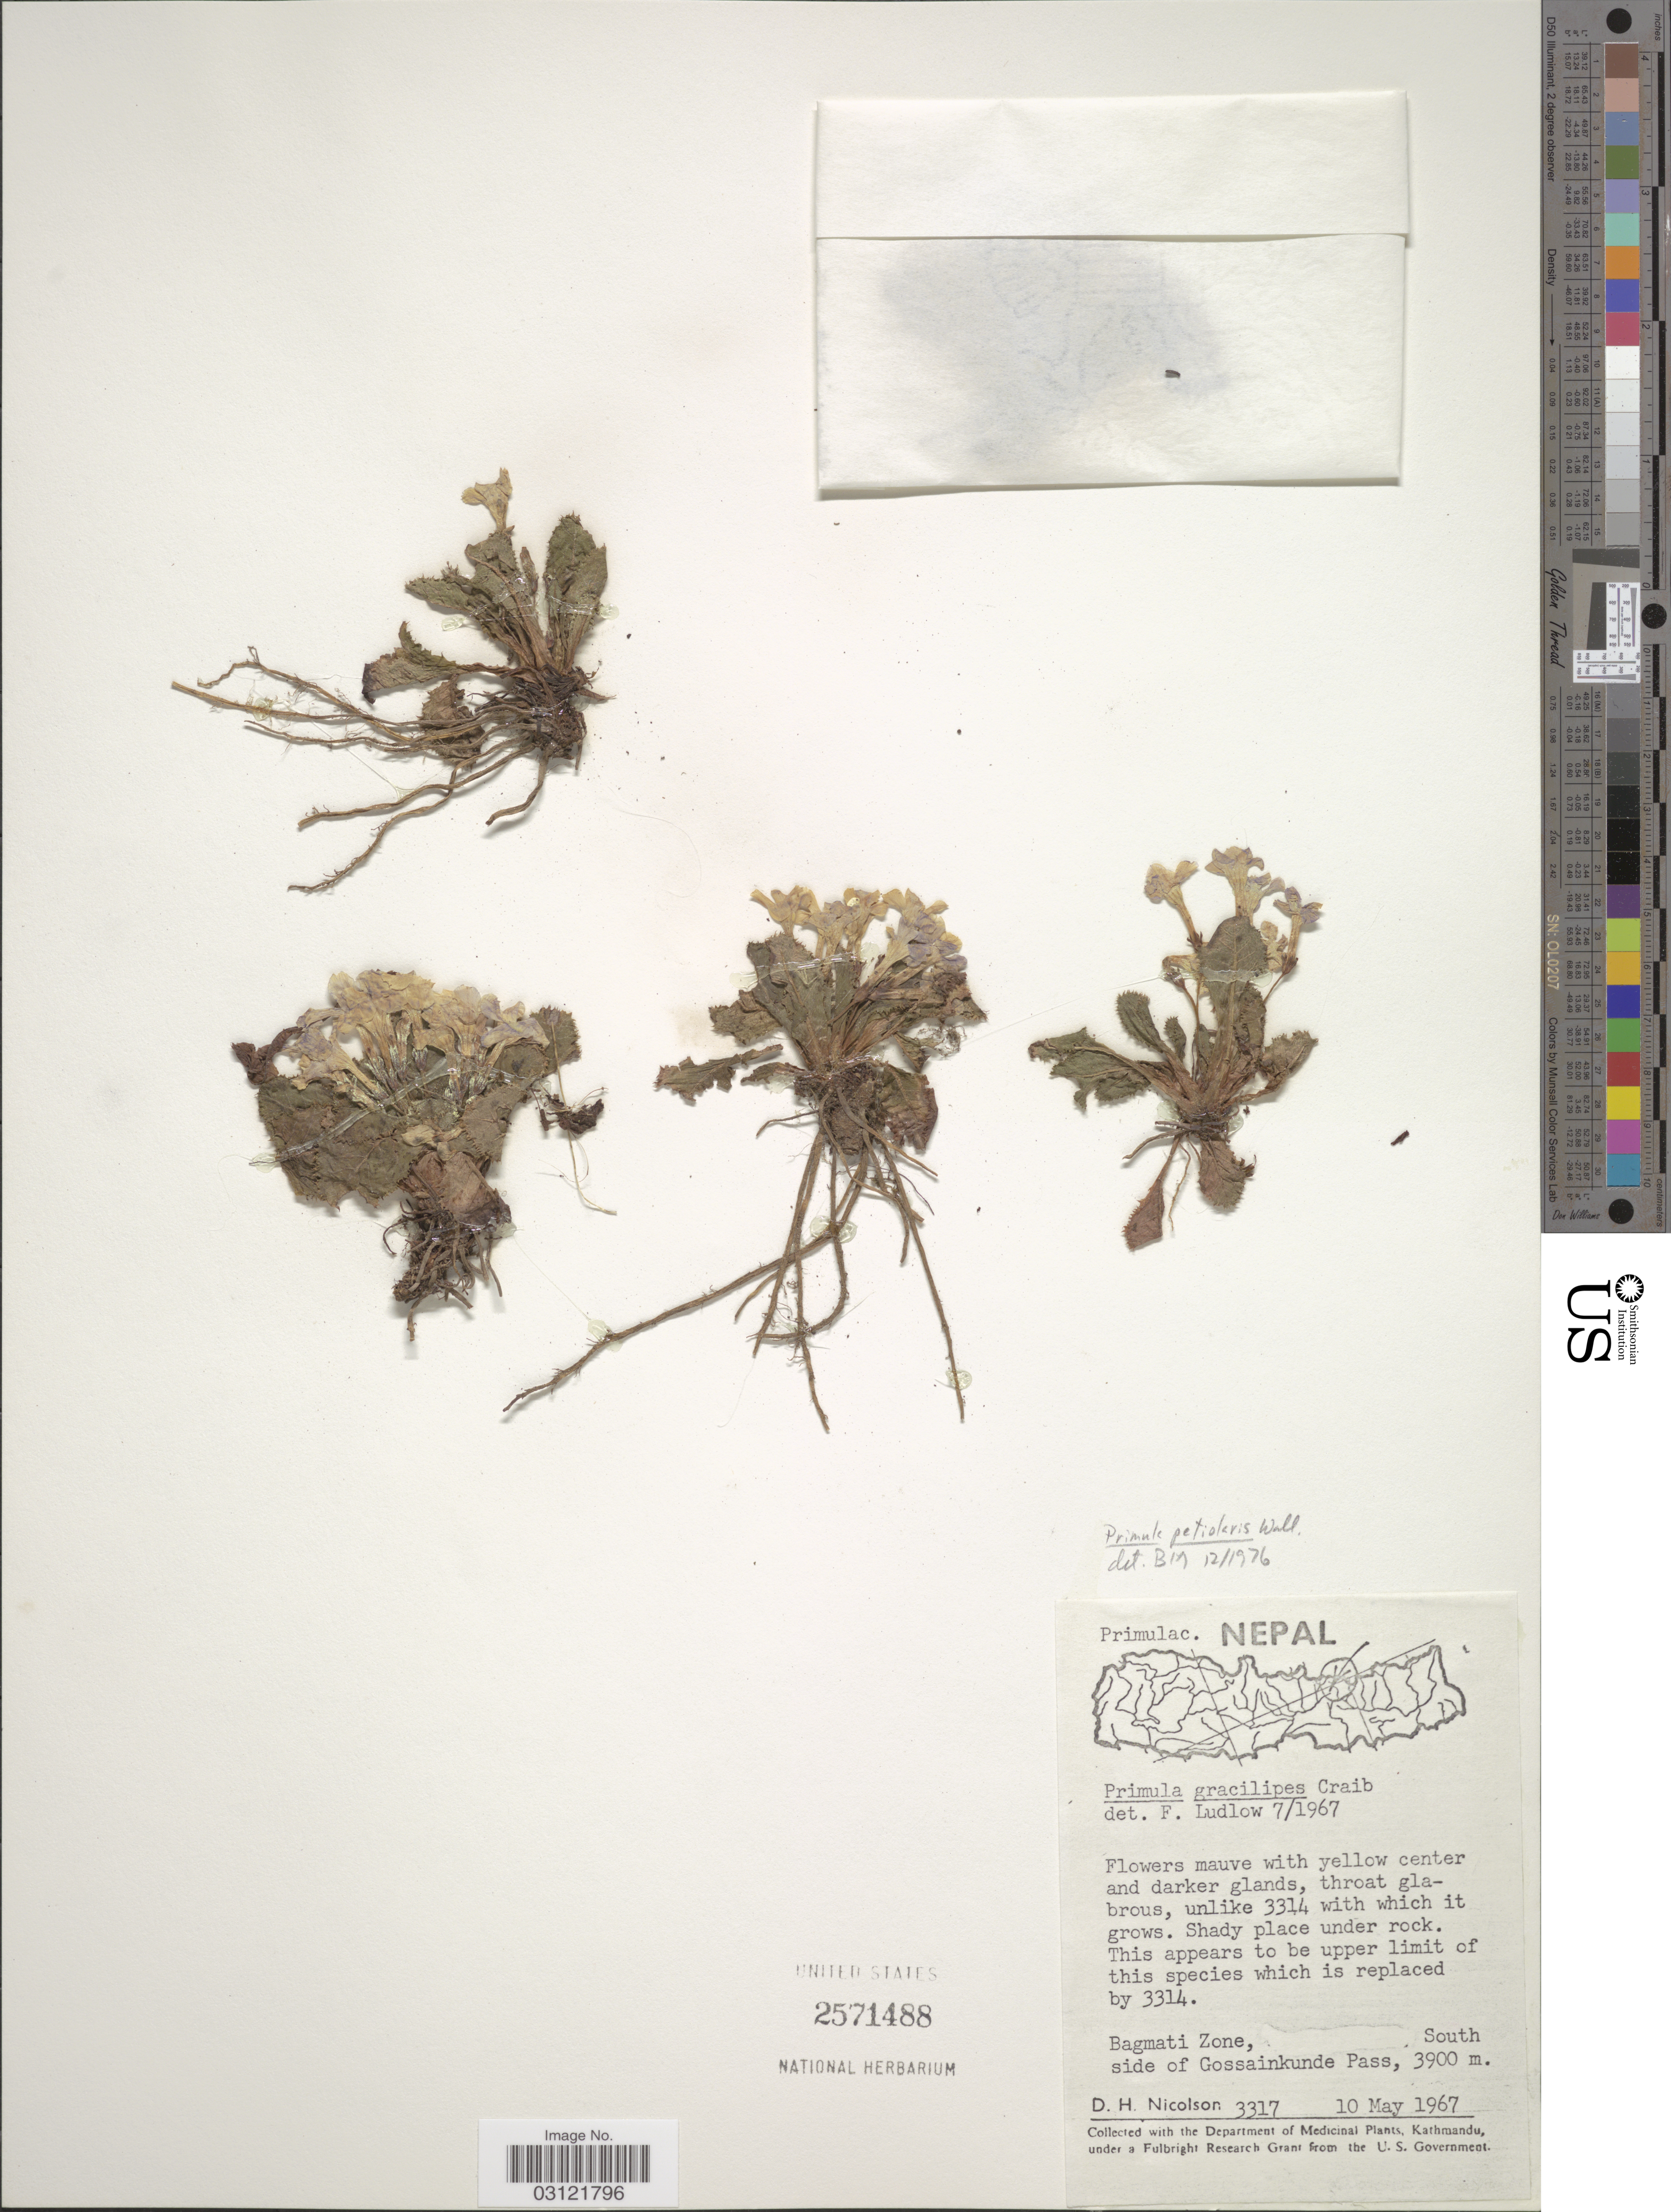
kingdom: Plantae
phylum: Tracheophyta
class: Magnoliopsida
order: Ericales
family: Primulaceae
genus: Primula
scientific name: Primula petiolaris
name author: Wall.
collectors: D. H. Nicolson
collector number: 3317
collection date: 1967-05-10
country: Nepal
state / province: Bagmati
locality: Bagmati Zone, South side of Gossainkunde Pass).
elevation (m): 3900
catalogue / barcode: US 2571488